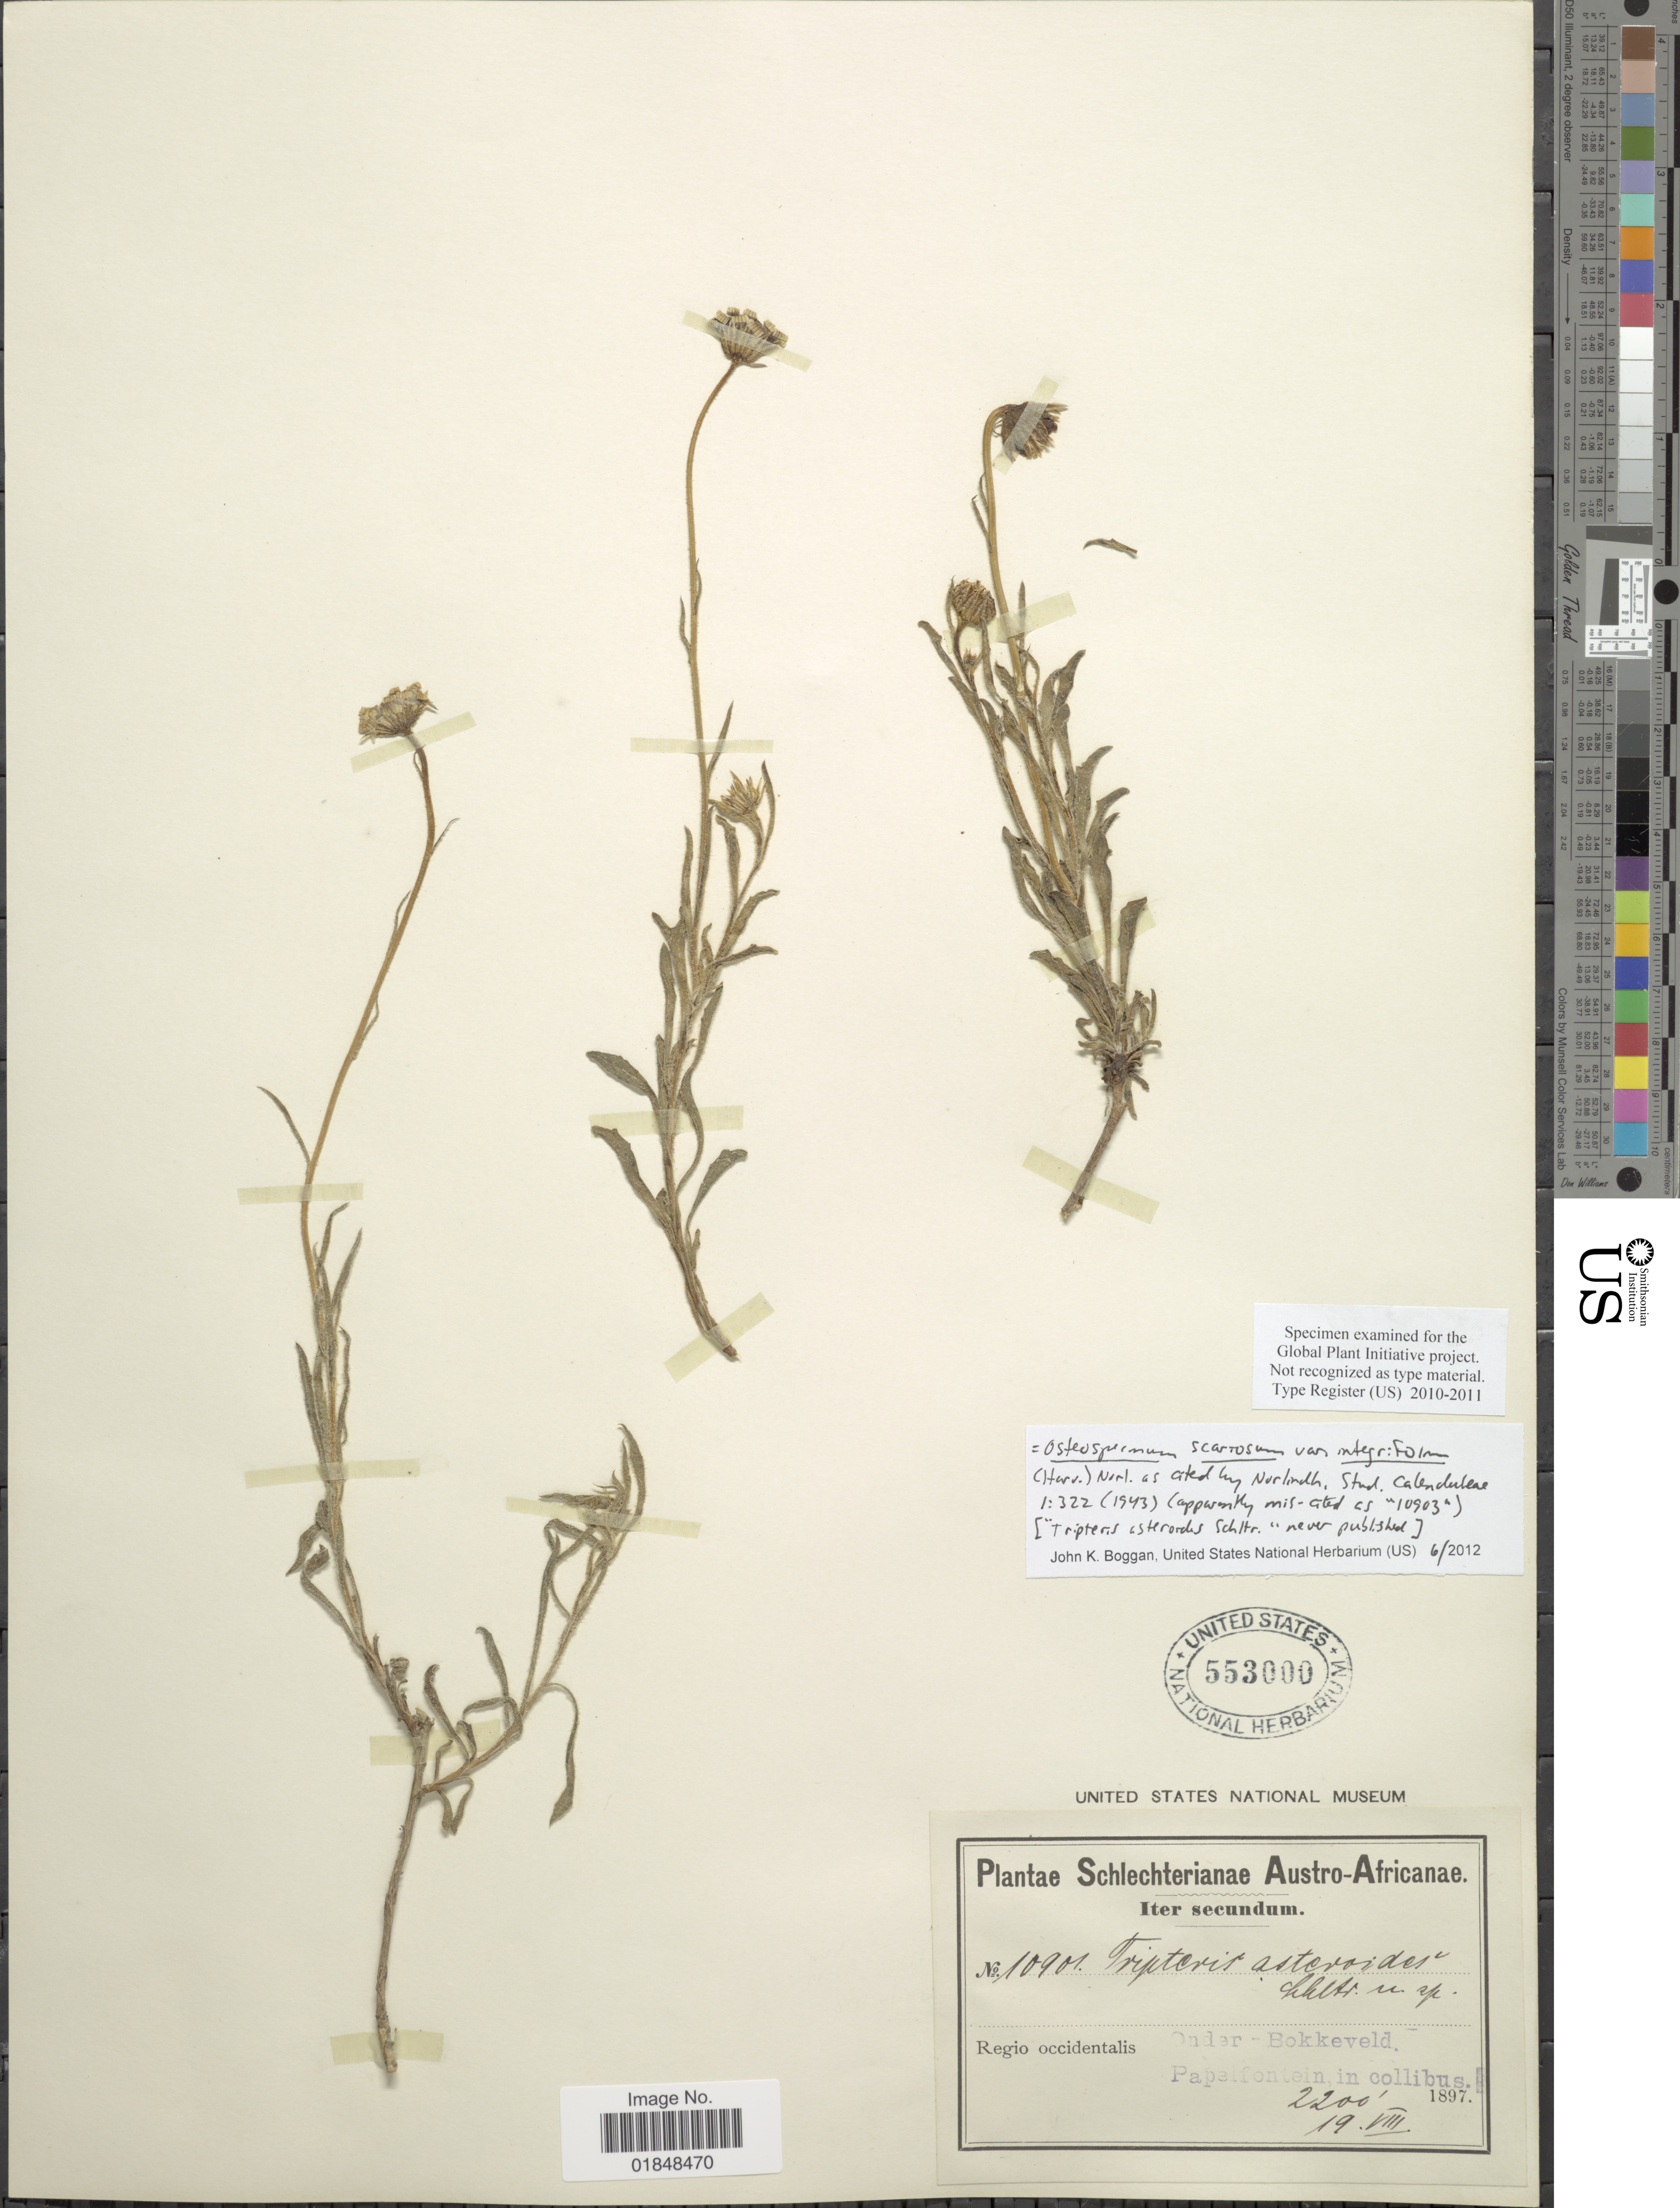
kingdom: Plantae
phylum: Tracheophyta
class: Magnoliopsida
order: Asterales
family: Asteraceae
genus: Osteospermum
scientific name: Osteospermum scariosum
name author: DC.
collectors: Schlechter, --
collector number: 10901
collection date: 1897-08-19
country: South Africa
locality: Regio occidentalis. Onder-Bokkeveld Papelfontein. Iter Secundum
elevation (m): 671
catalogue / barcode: US 553000